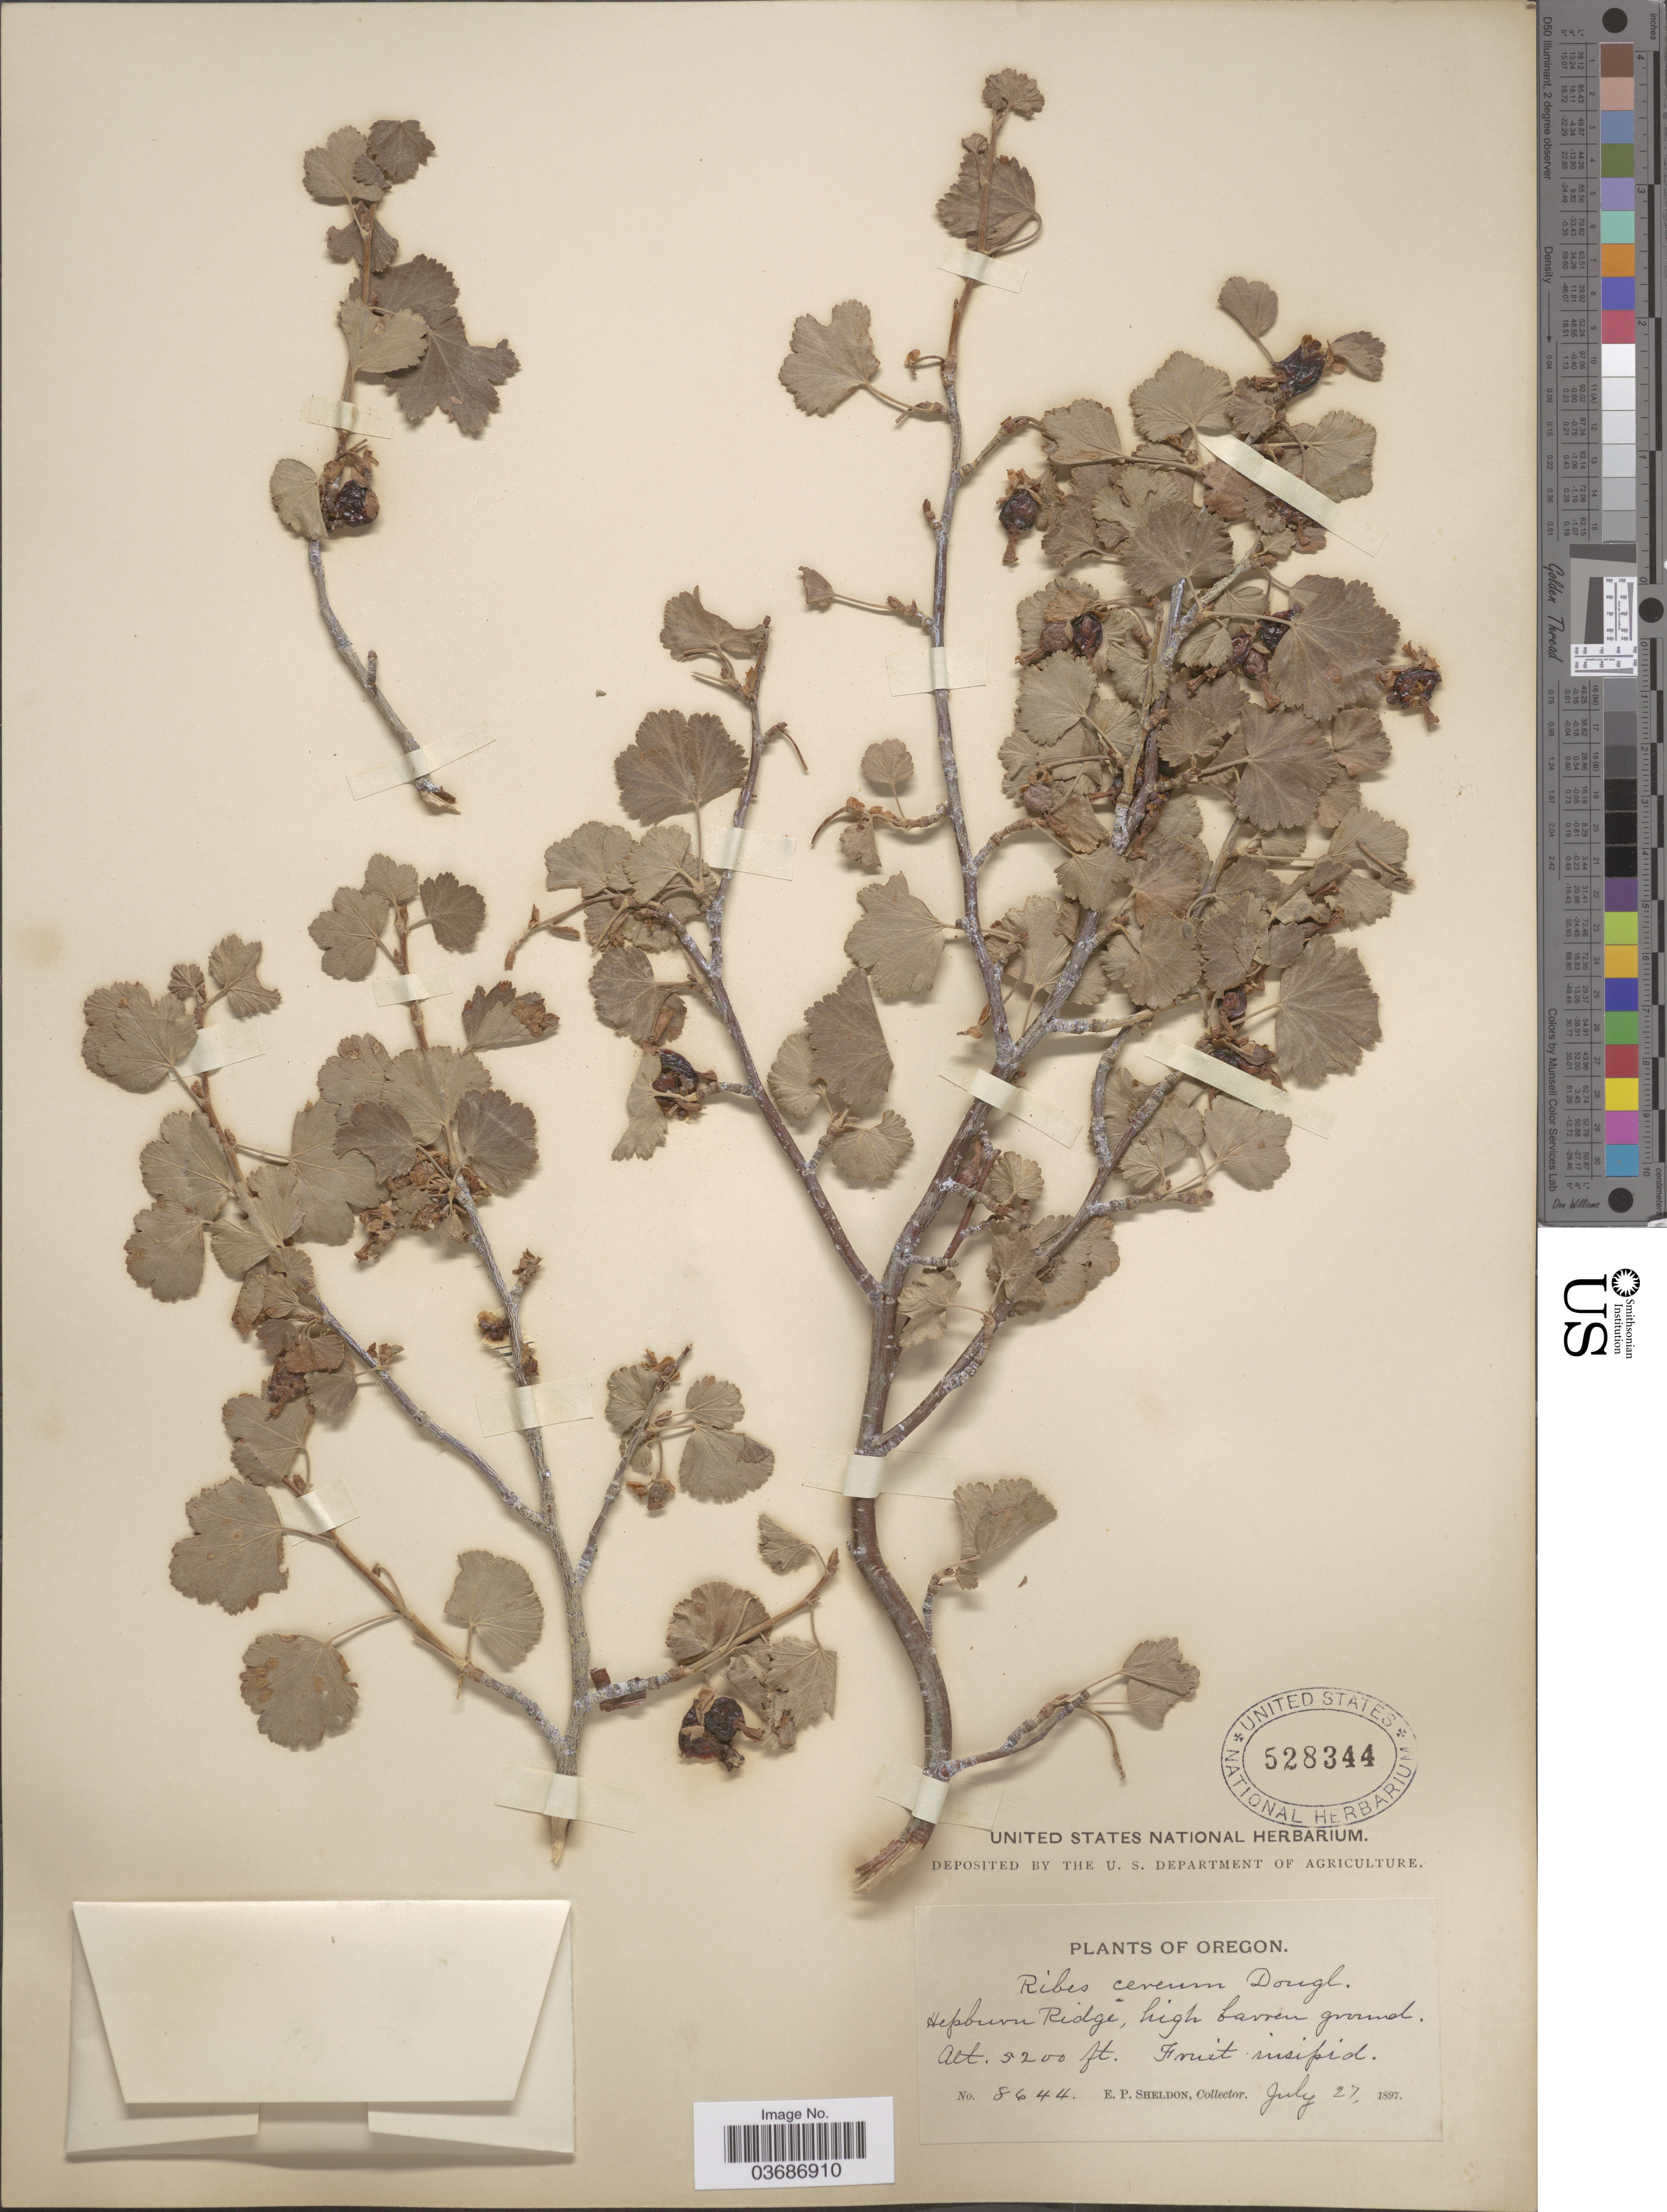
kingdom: Plantae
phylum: Tracheophyta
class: Magnoliopsida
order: Saxifragales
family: Grossulariaceae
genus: Ribes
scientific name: Ribes cereum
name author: Douglas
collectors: E. P. Sheldon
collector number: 8644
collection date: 1897-07-27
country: United States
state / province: Oregon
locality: Hepburn Ridge.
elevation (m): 1585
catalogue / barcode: US 528344